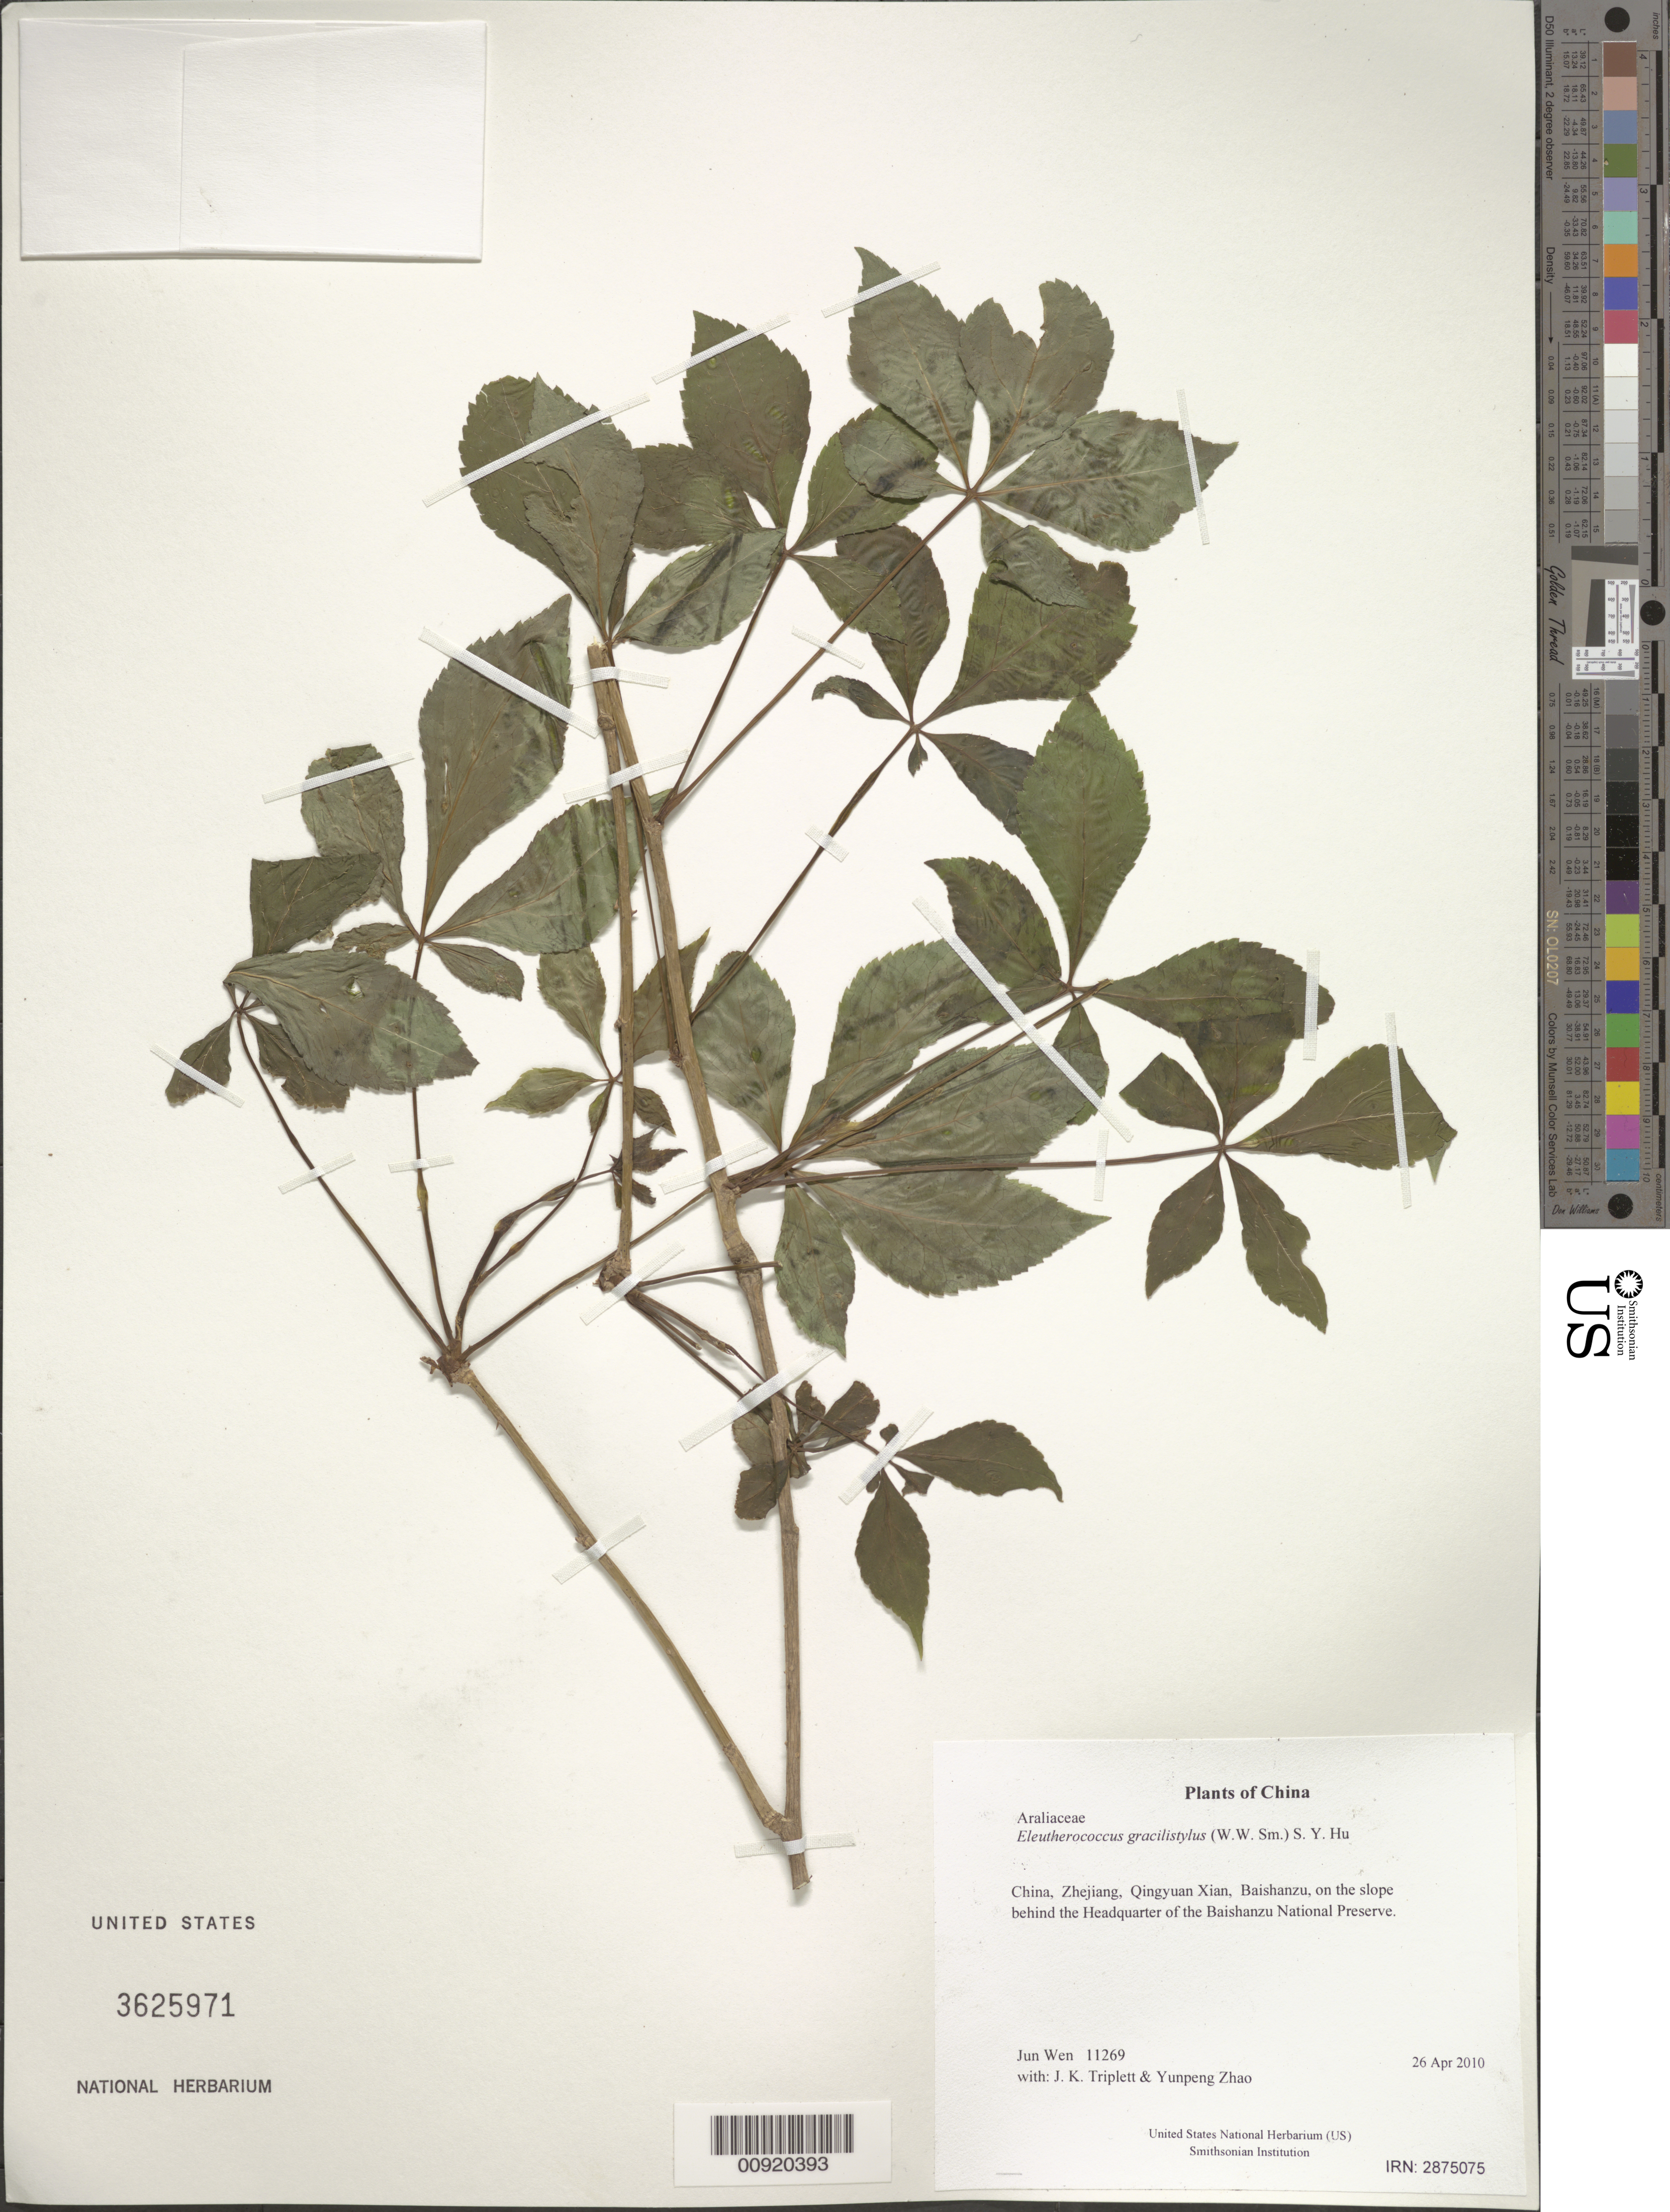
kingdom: Plantae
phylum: Tracheophyta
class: Magnoliopsida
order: Apiales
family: Araliaceae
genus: Eleutherococcus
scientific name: Eleutherococcus gracilistylus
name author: (W.W. Sm.) S.Y. Hu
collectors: J. Wen, J. K. Triplett & Yunpeng Zhao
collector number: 11269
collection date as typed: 26 Apr 2010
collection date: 2010-04-26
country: China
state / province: Zhejiang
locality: Qingyuan Xian, Baishanzu, on the slope behind the Headquarter of the Baishanzu National Preserve.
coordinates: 27 44.386 N, 119 10.796 E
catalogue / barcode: US 3625971